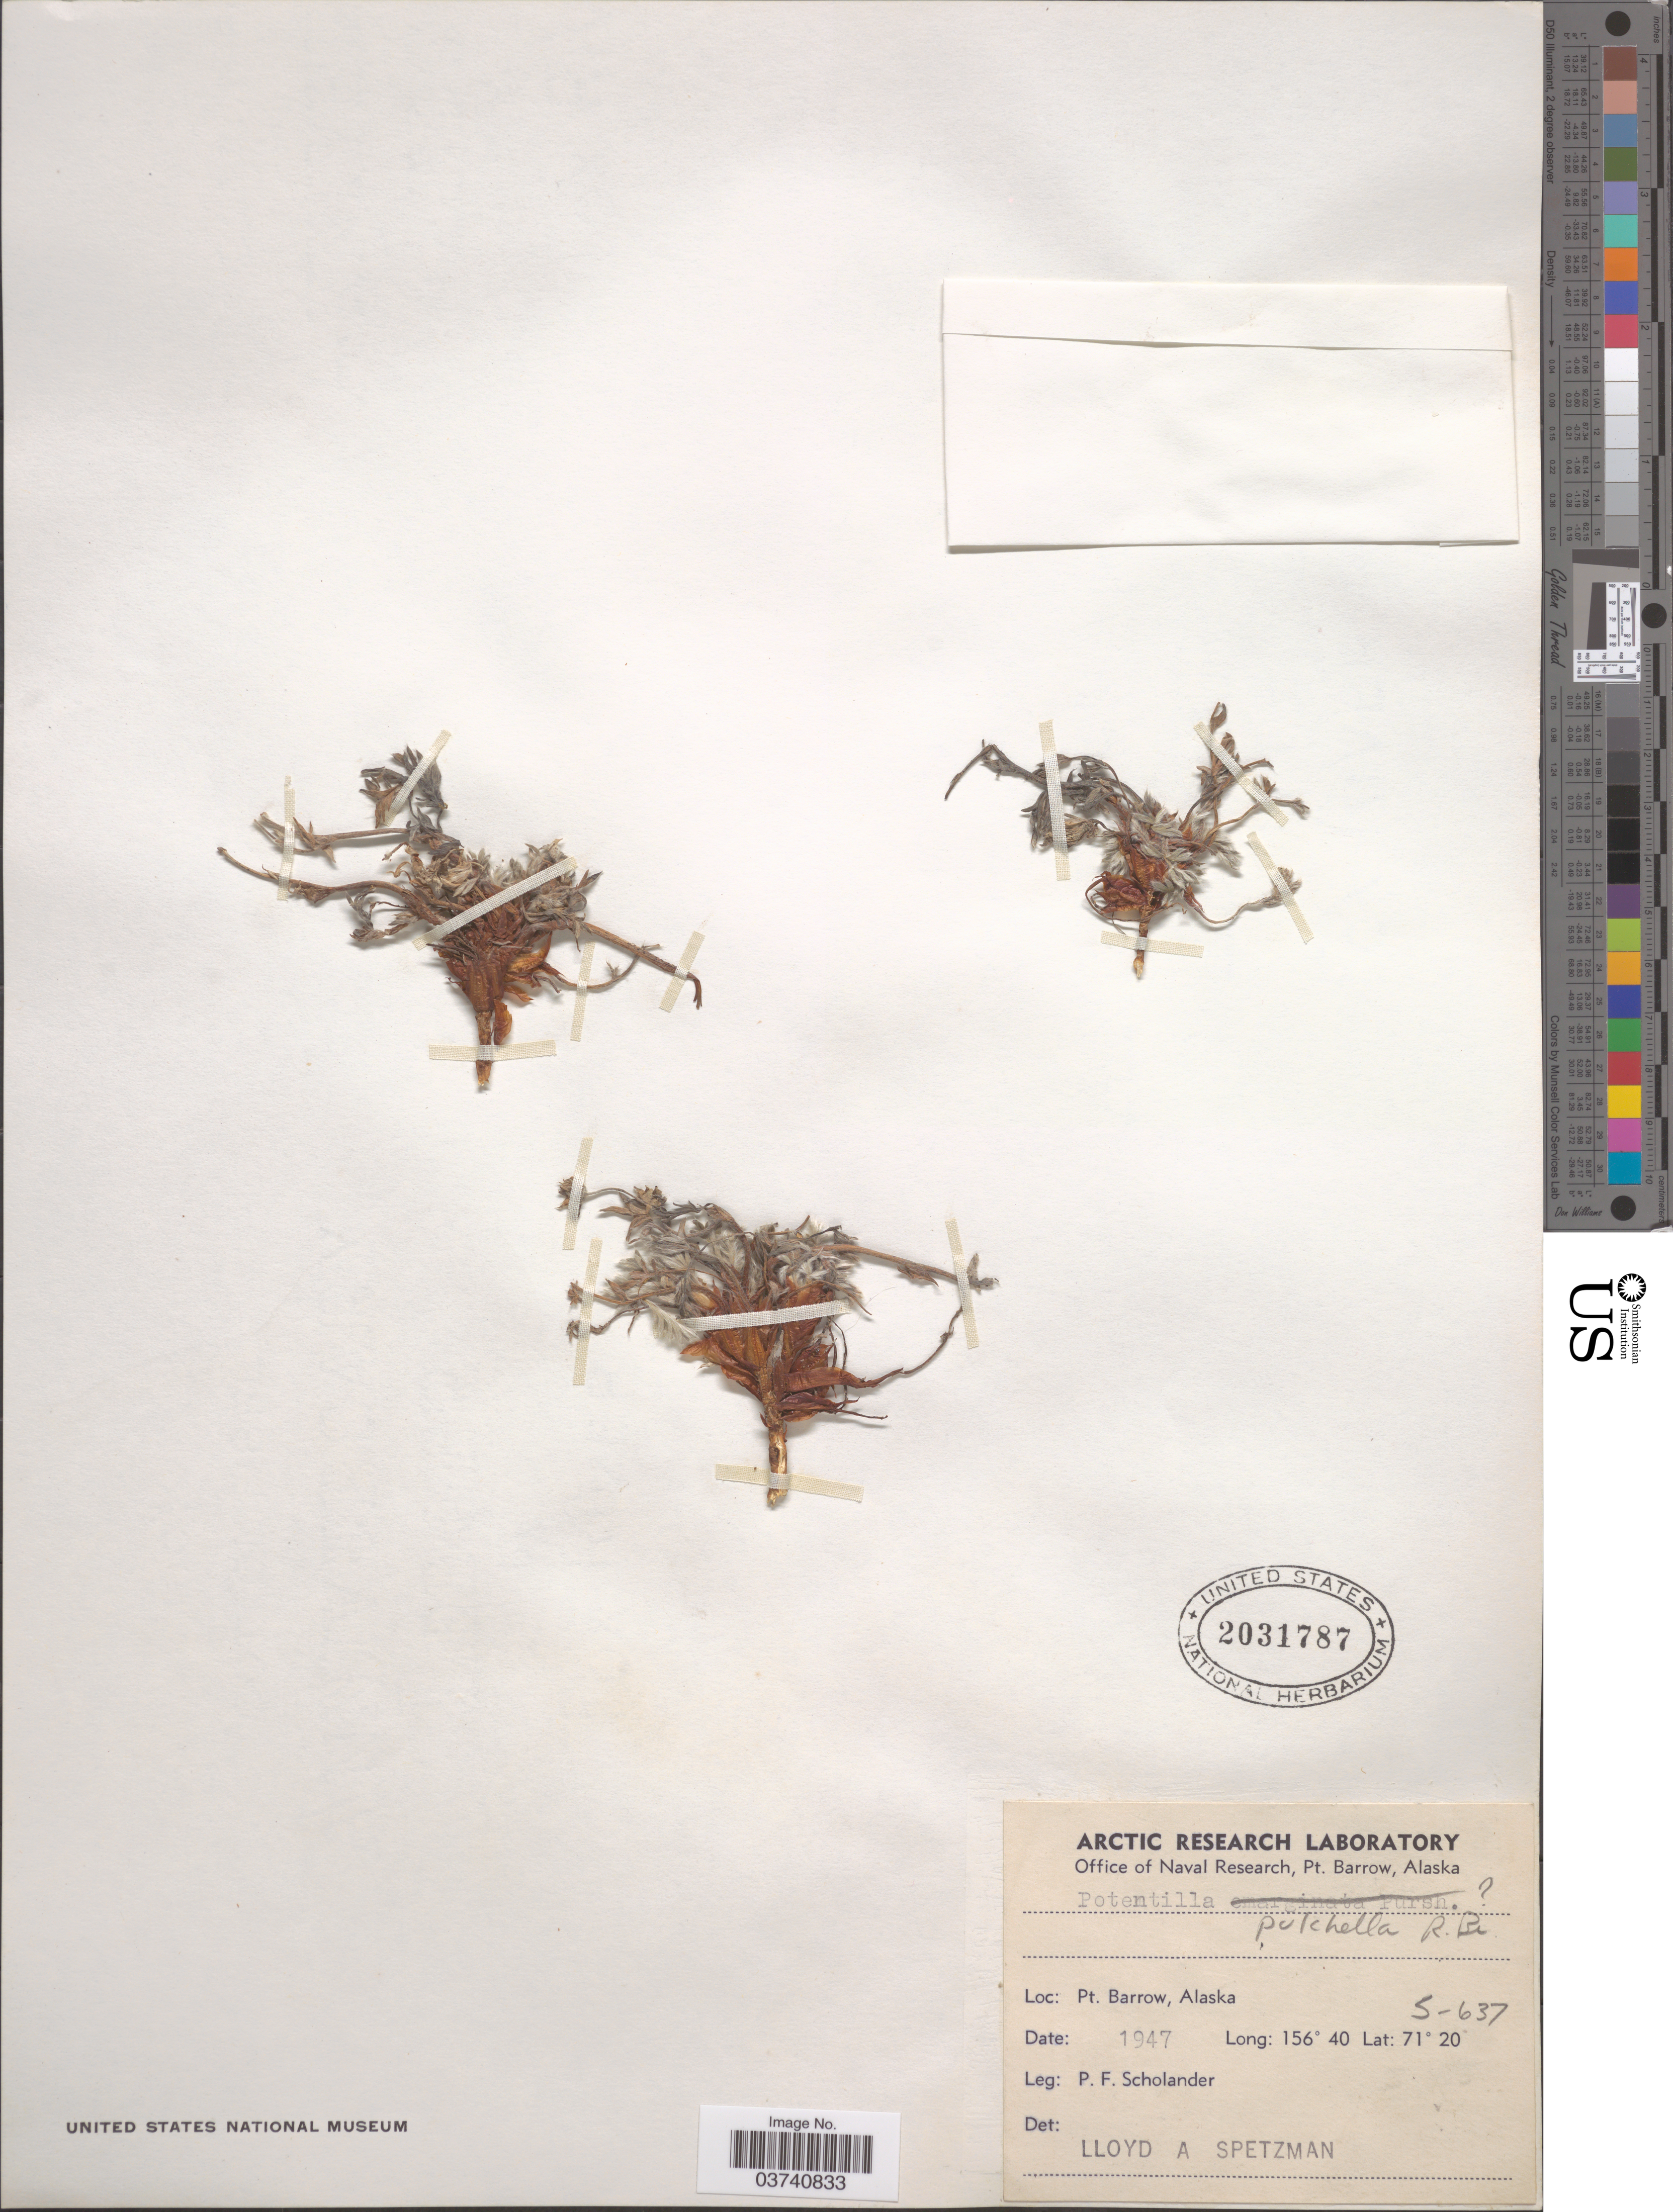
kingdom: Plantae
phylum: Tracheophyta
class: Magnoliopsida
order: Rosales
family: Rosaceae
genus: Potentilla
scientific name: Potentilla pulchella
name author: R. Br.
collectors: P. Scholander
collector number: S-637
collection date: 1947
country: United States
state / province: Alaska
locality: Pt. Barrow.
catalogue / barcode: US 2031787